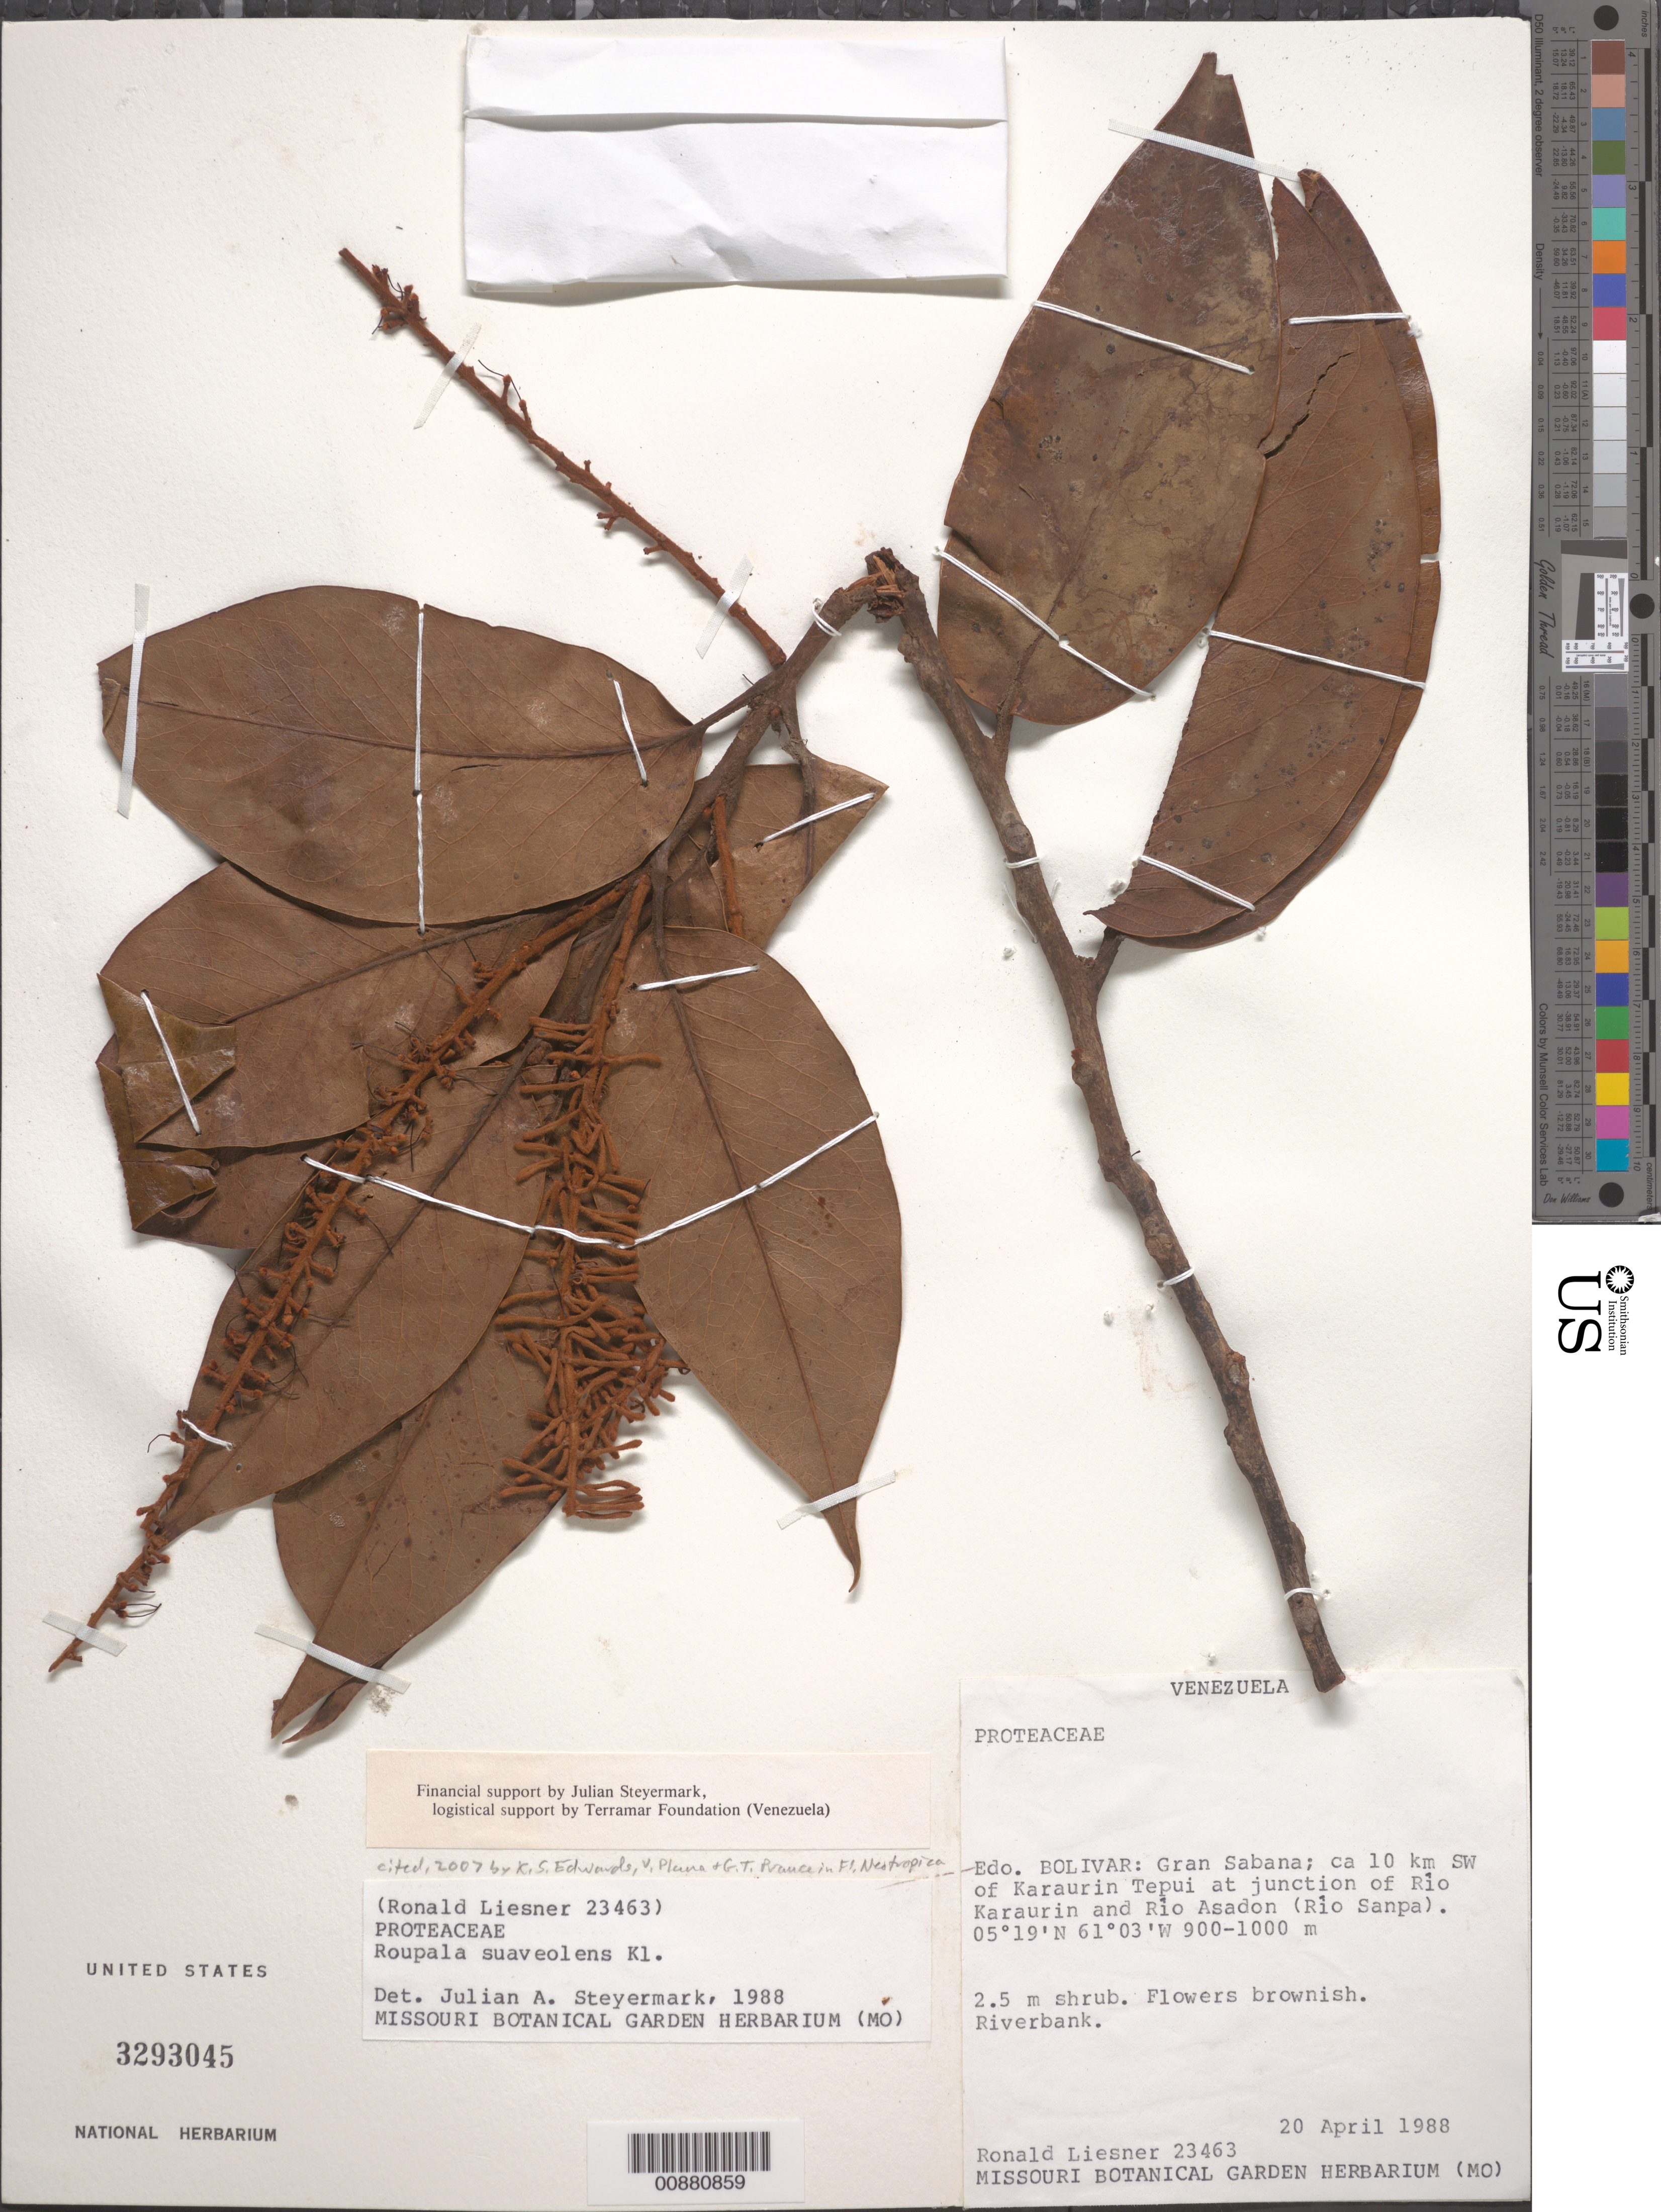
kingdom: Plantae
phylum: Tracheophyta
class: Magnoliopsida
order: Proteales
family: Proteaceae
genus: Roupala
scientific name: Roupala suaveolens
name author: Klotzsch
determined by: Steyermark, Julian A., (VEN)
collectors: R. L. Liesner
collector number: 23463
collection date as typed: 20-Apr-88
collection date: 1988-04-20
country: Venezuela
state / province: Bolívar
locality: Gran Sabana, ca 10 km SW of Karaurin tepuí at junction of Río Karaurin and Río Asadon (Río Sanpa)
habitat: Riverbank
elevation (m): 900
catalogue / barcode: US 3293045